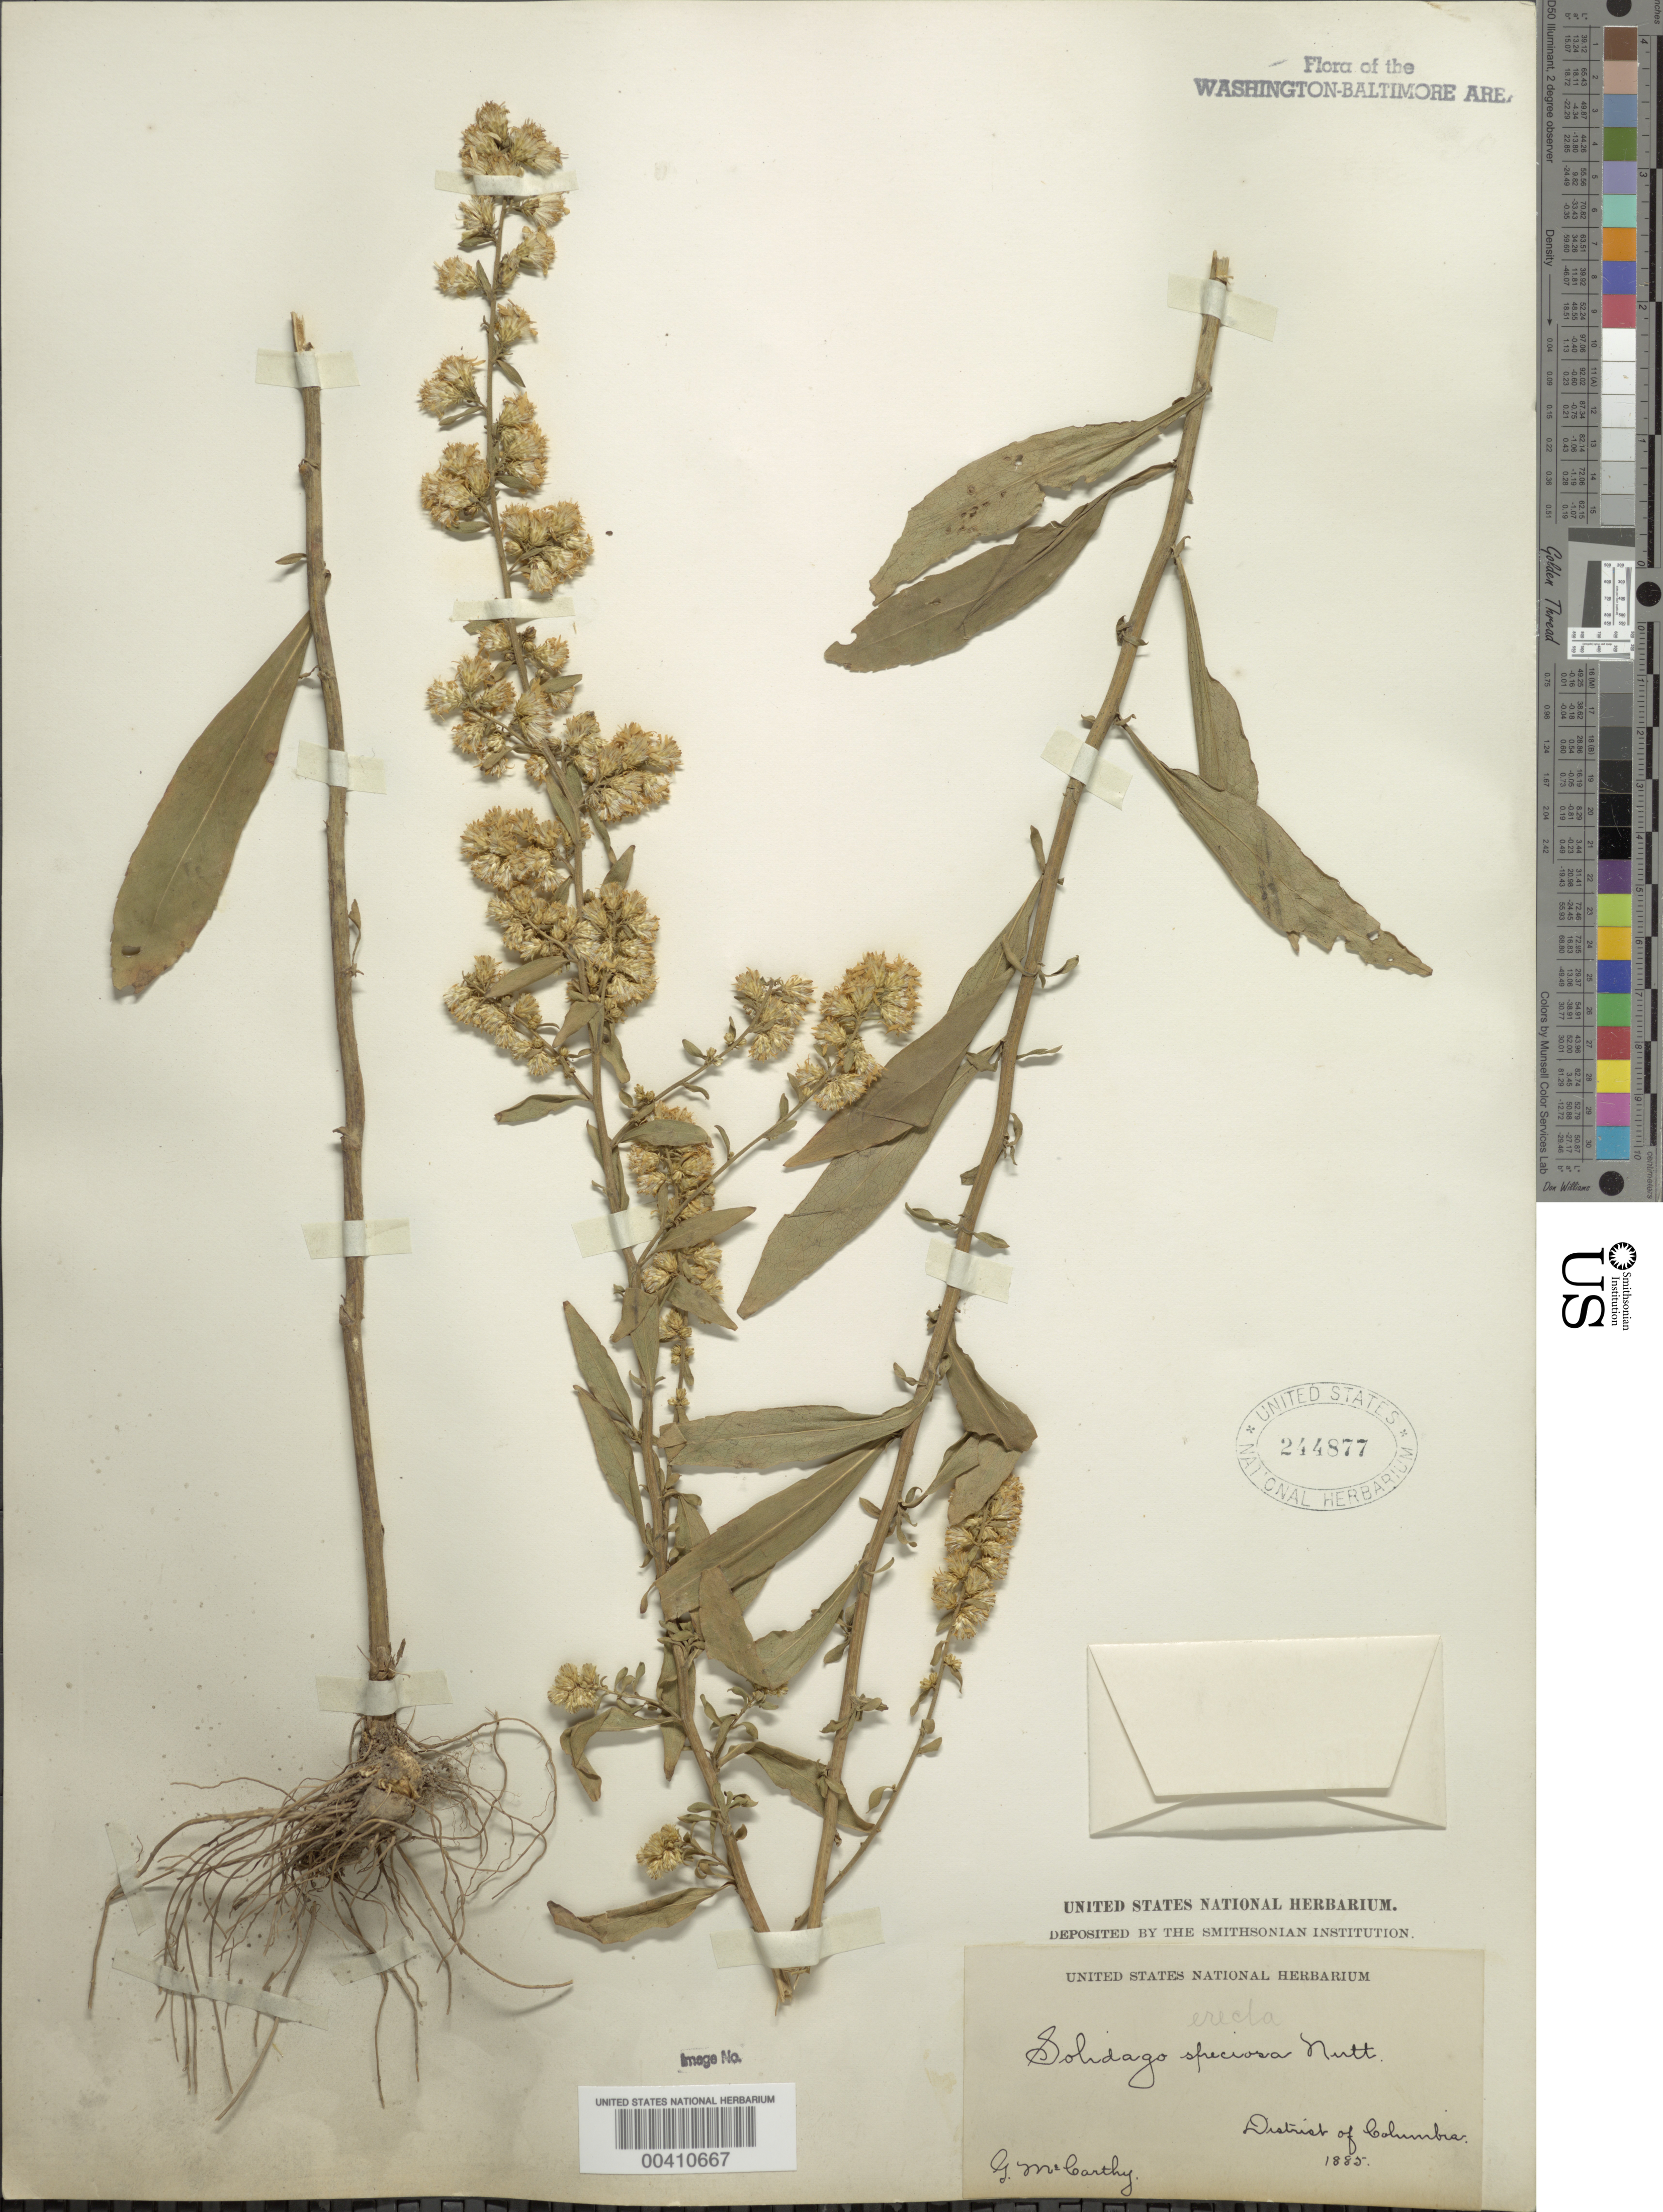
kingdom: Plantae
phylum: Tracheophyta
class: Magnoliopsida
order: Asterales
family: Asteraceae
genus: Solidago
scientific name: Solidago erecta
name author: Pursh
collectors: G. McCarthy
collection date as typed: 1885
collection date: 1885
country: United States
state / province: District of Columbia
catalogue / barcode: US 244877